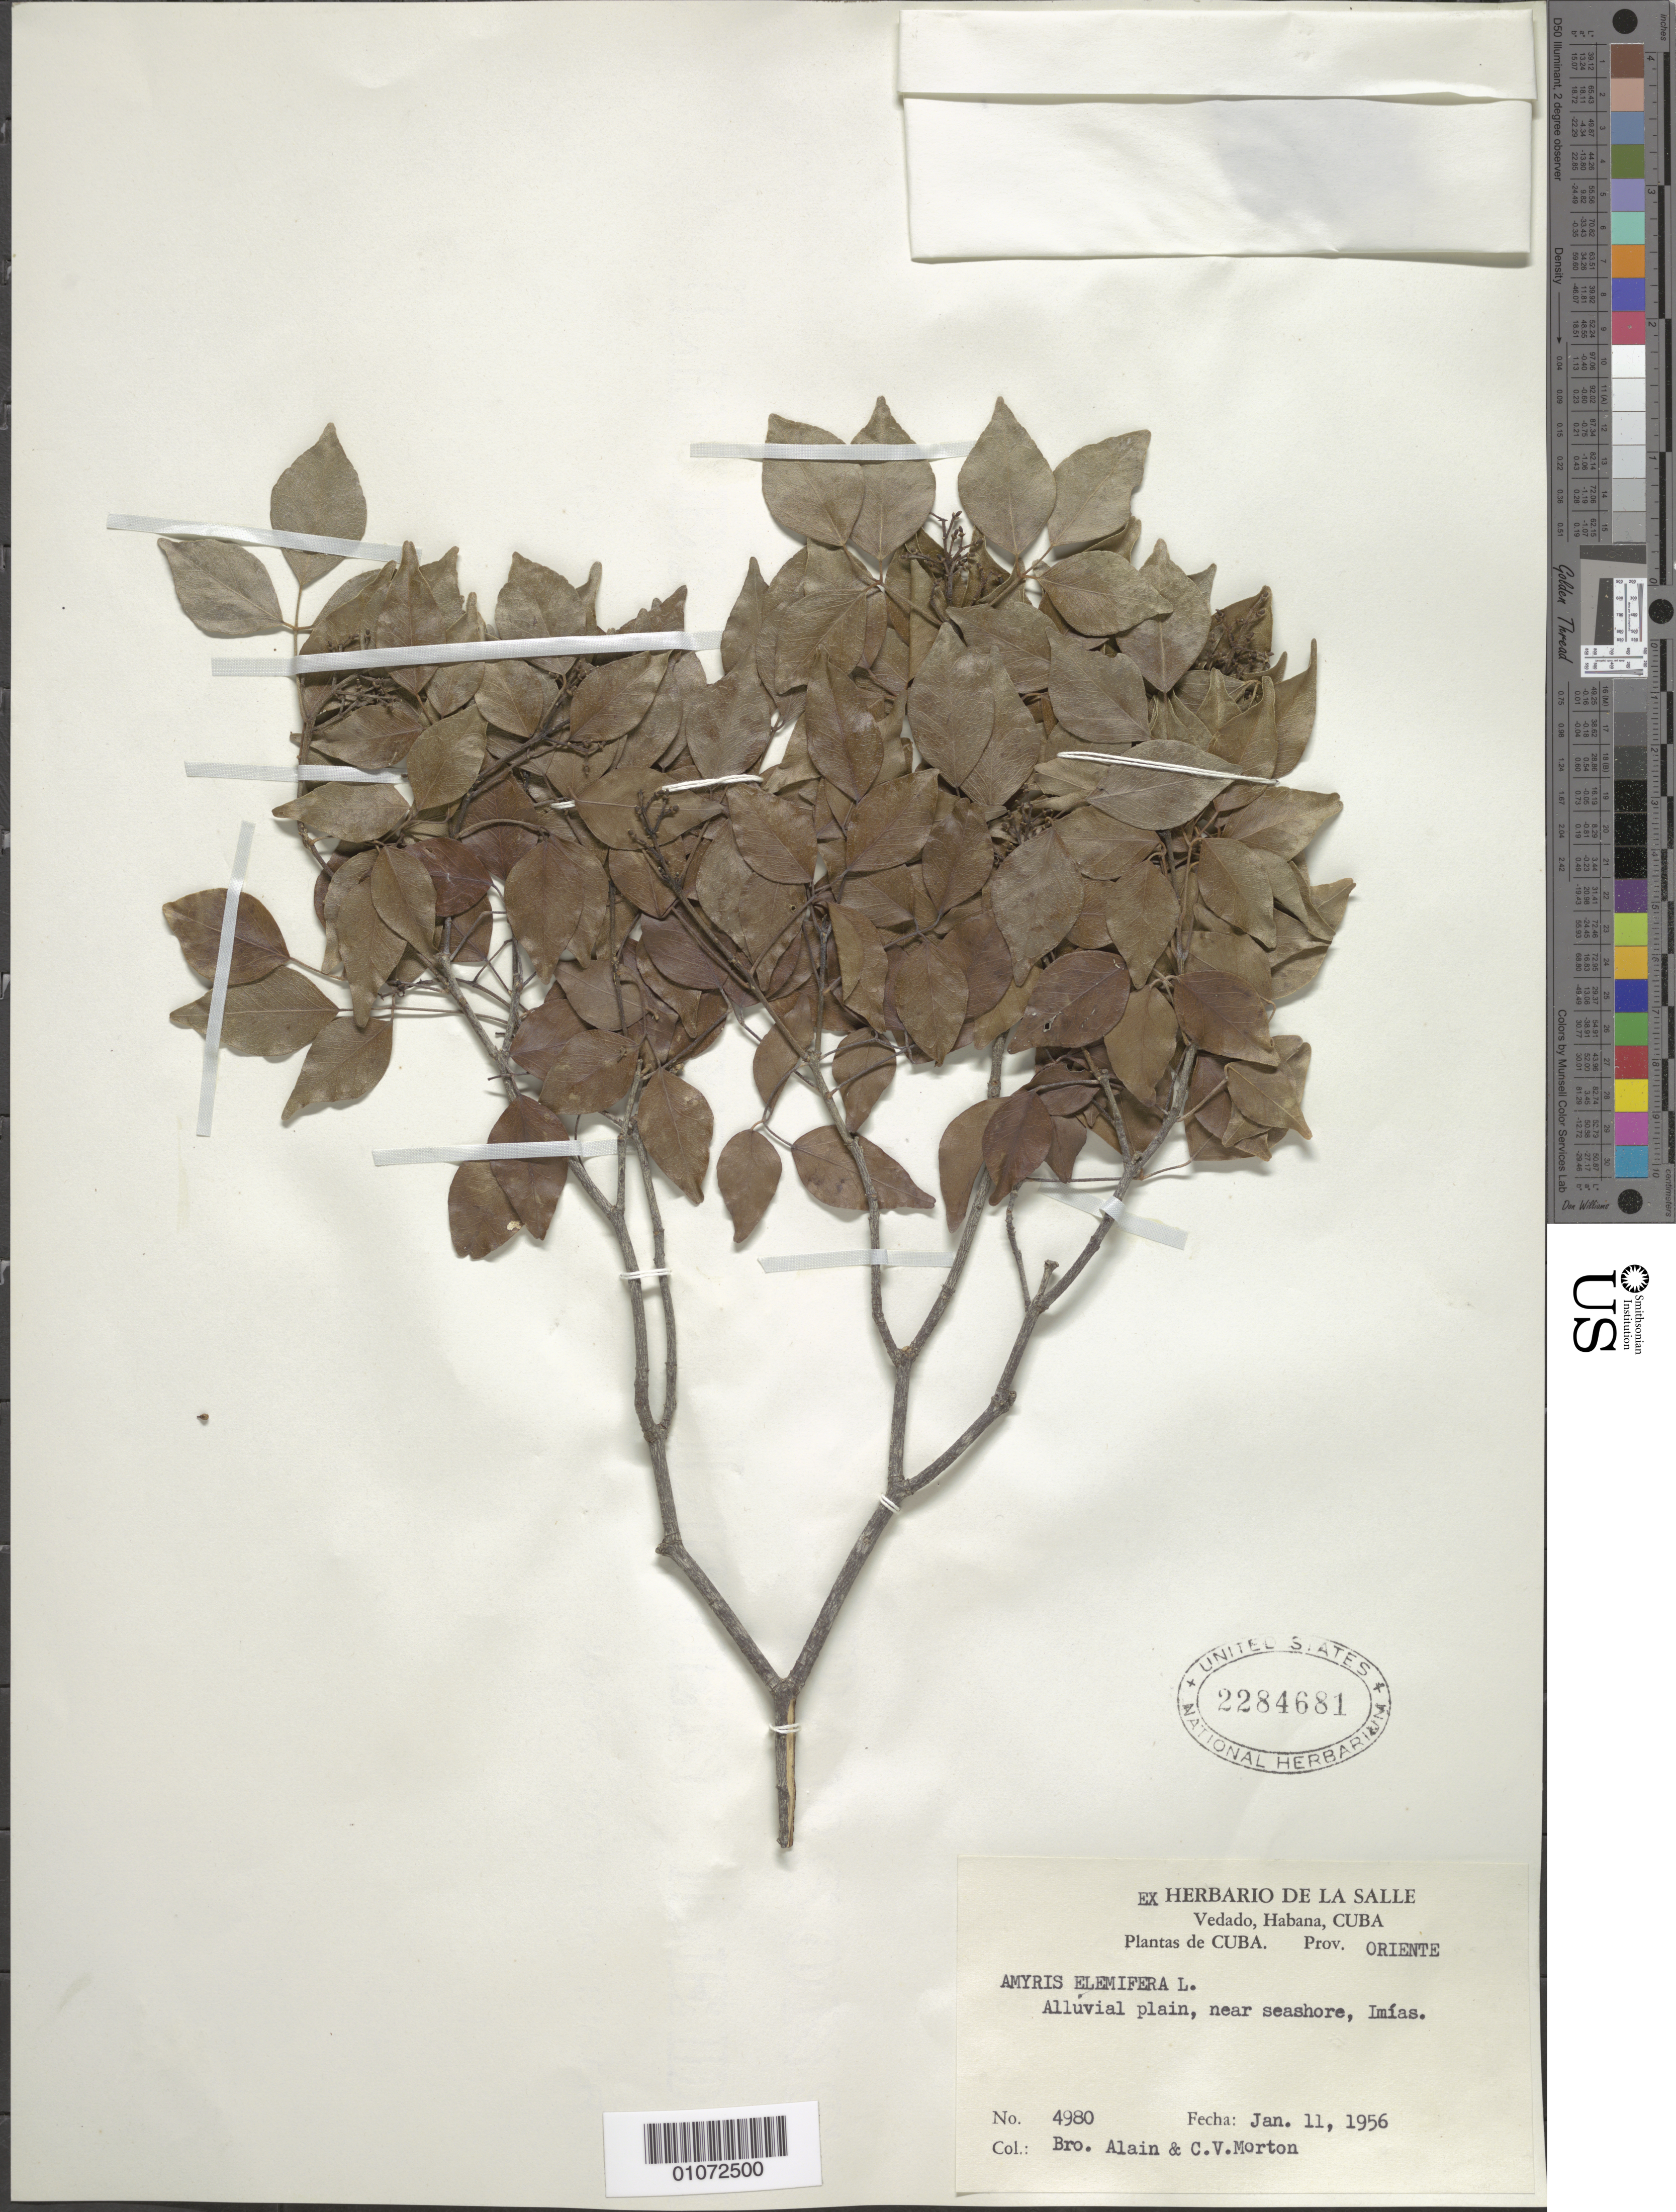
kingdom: Plantae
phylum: Tracheophyta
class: Magnoliopsida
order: Sapindales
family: Rutaceae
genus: Amyris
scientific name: Amyris elemifera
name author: L.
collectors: A. H. Liogier & C. V. Morton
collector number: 4980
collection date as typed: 11 Jan 1956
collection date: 1956-01-11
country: Cuba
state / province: Guantanamo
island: Cuba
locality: Alluvial plain, near seashore, Imias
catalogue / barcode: US 2284681